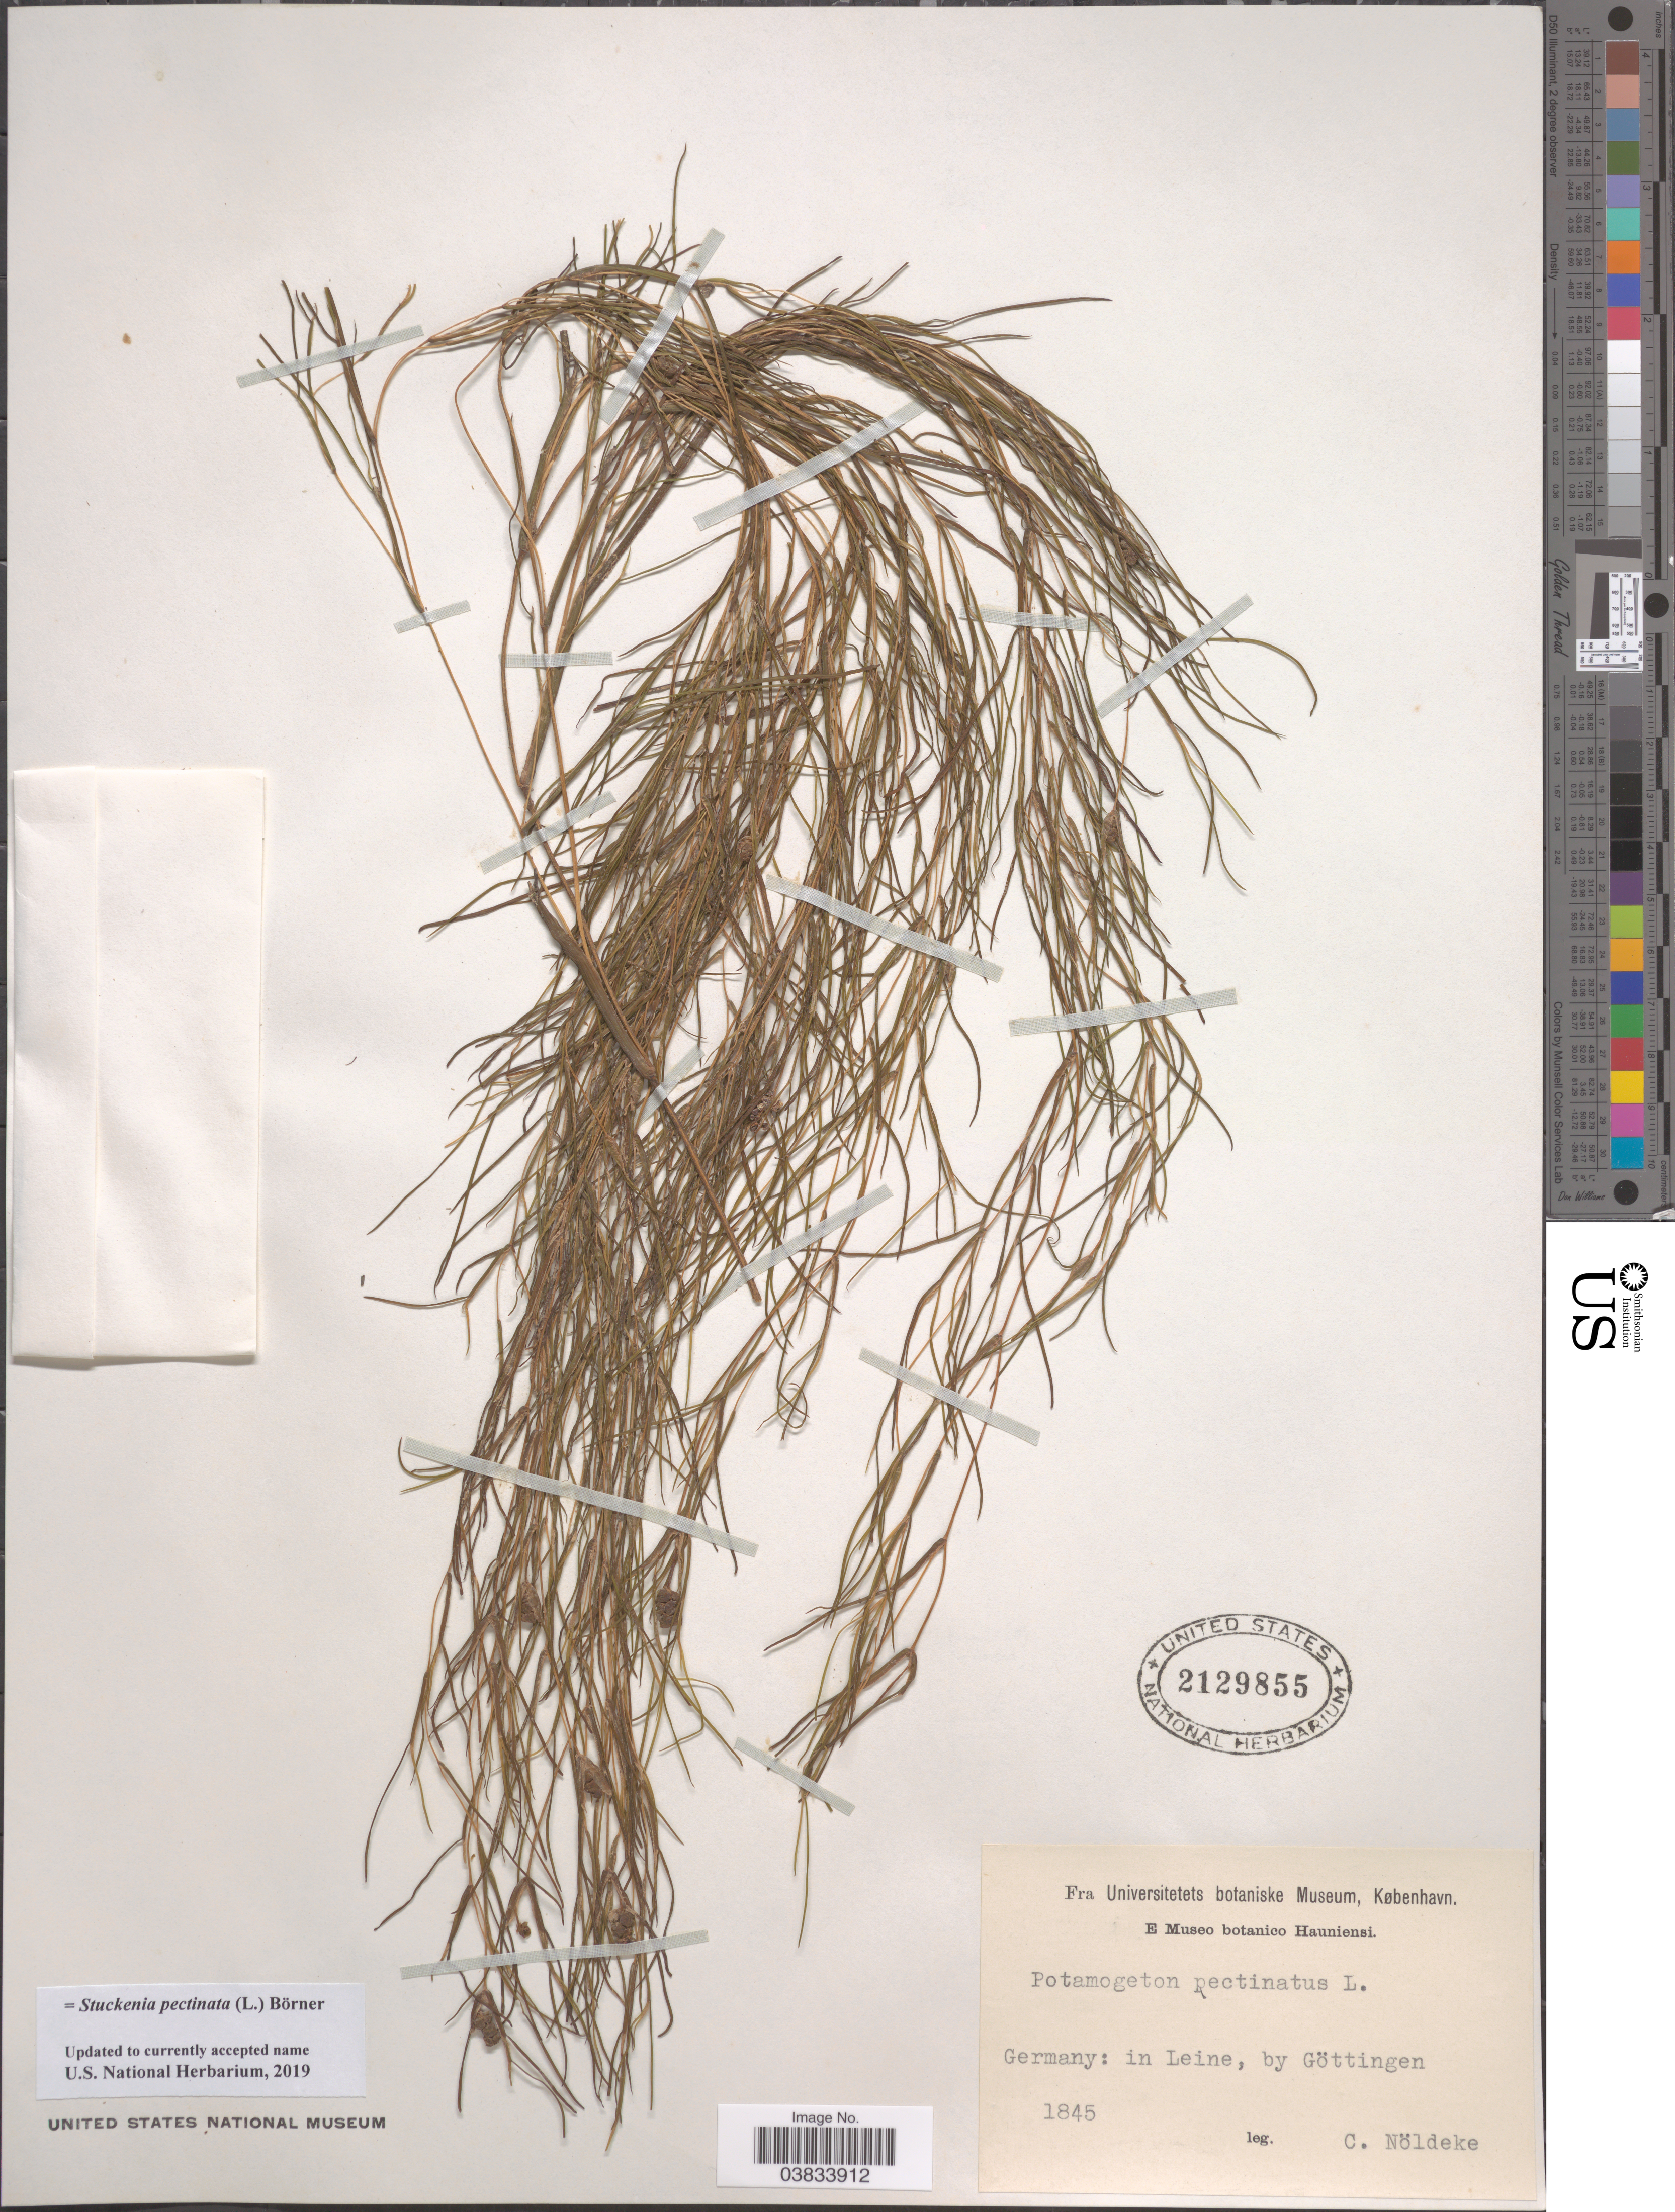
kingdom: Plantae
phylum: Tracheophyta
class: Liliopsida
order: Alismatales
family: Potamogetonaceae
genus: Stuckenia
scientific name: Stuckenia pectinata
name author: (L.) Börner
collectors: C. Noldeke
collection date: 1845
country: Germany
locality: In Leine, by Göttingen.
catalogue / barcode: US 2129855